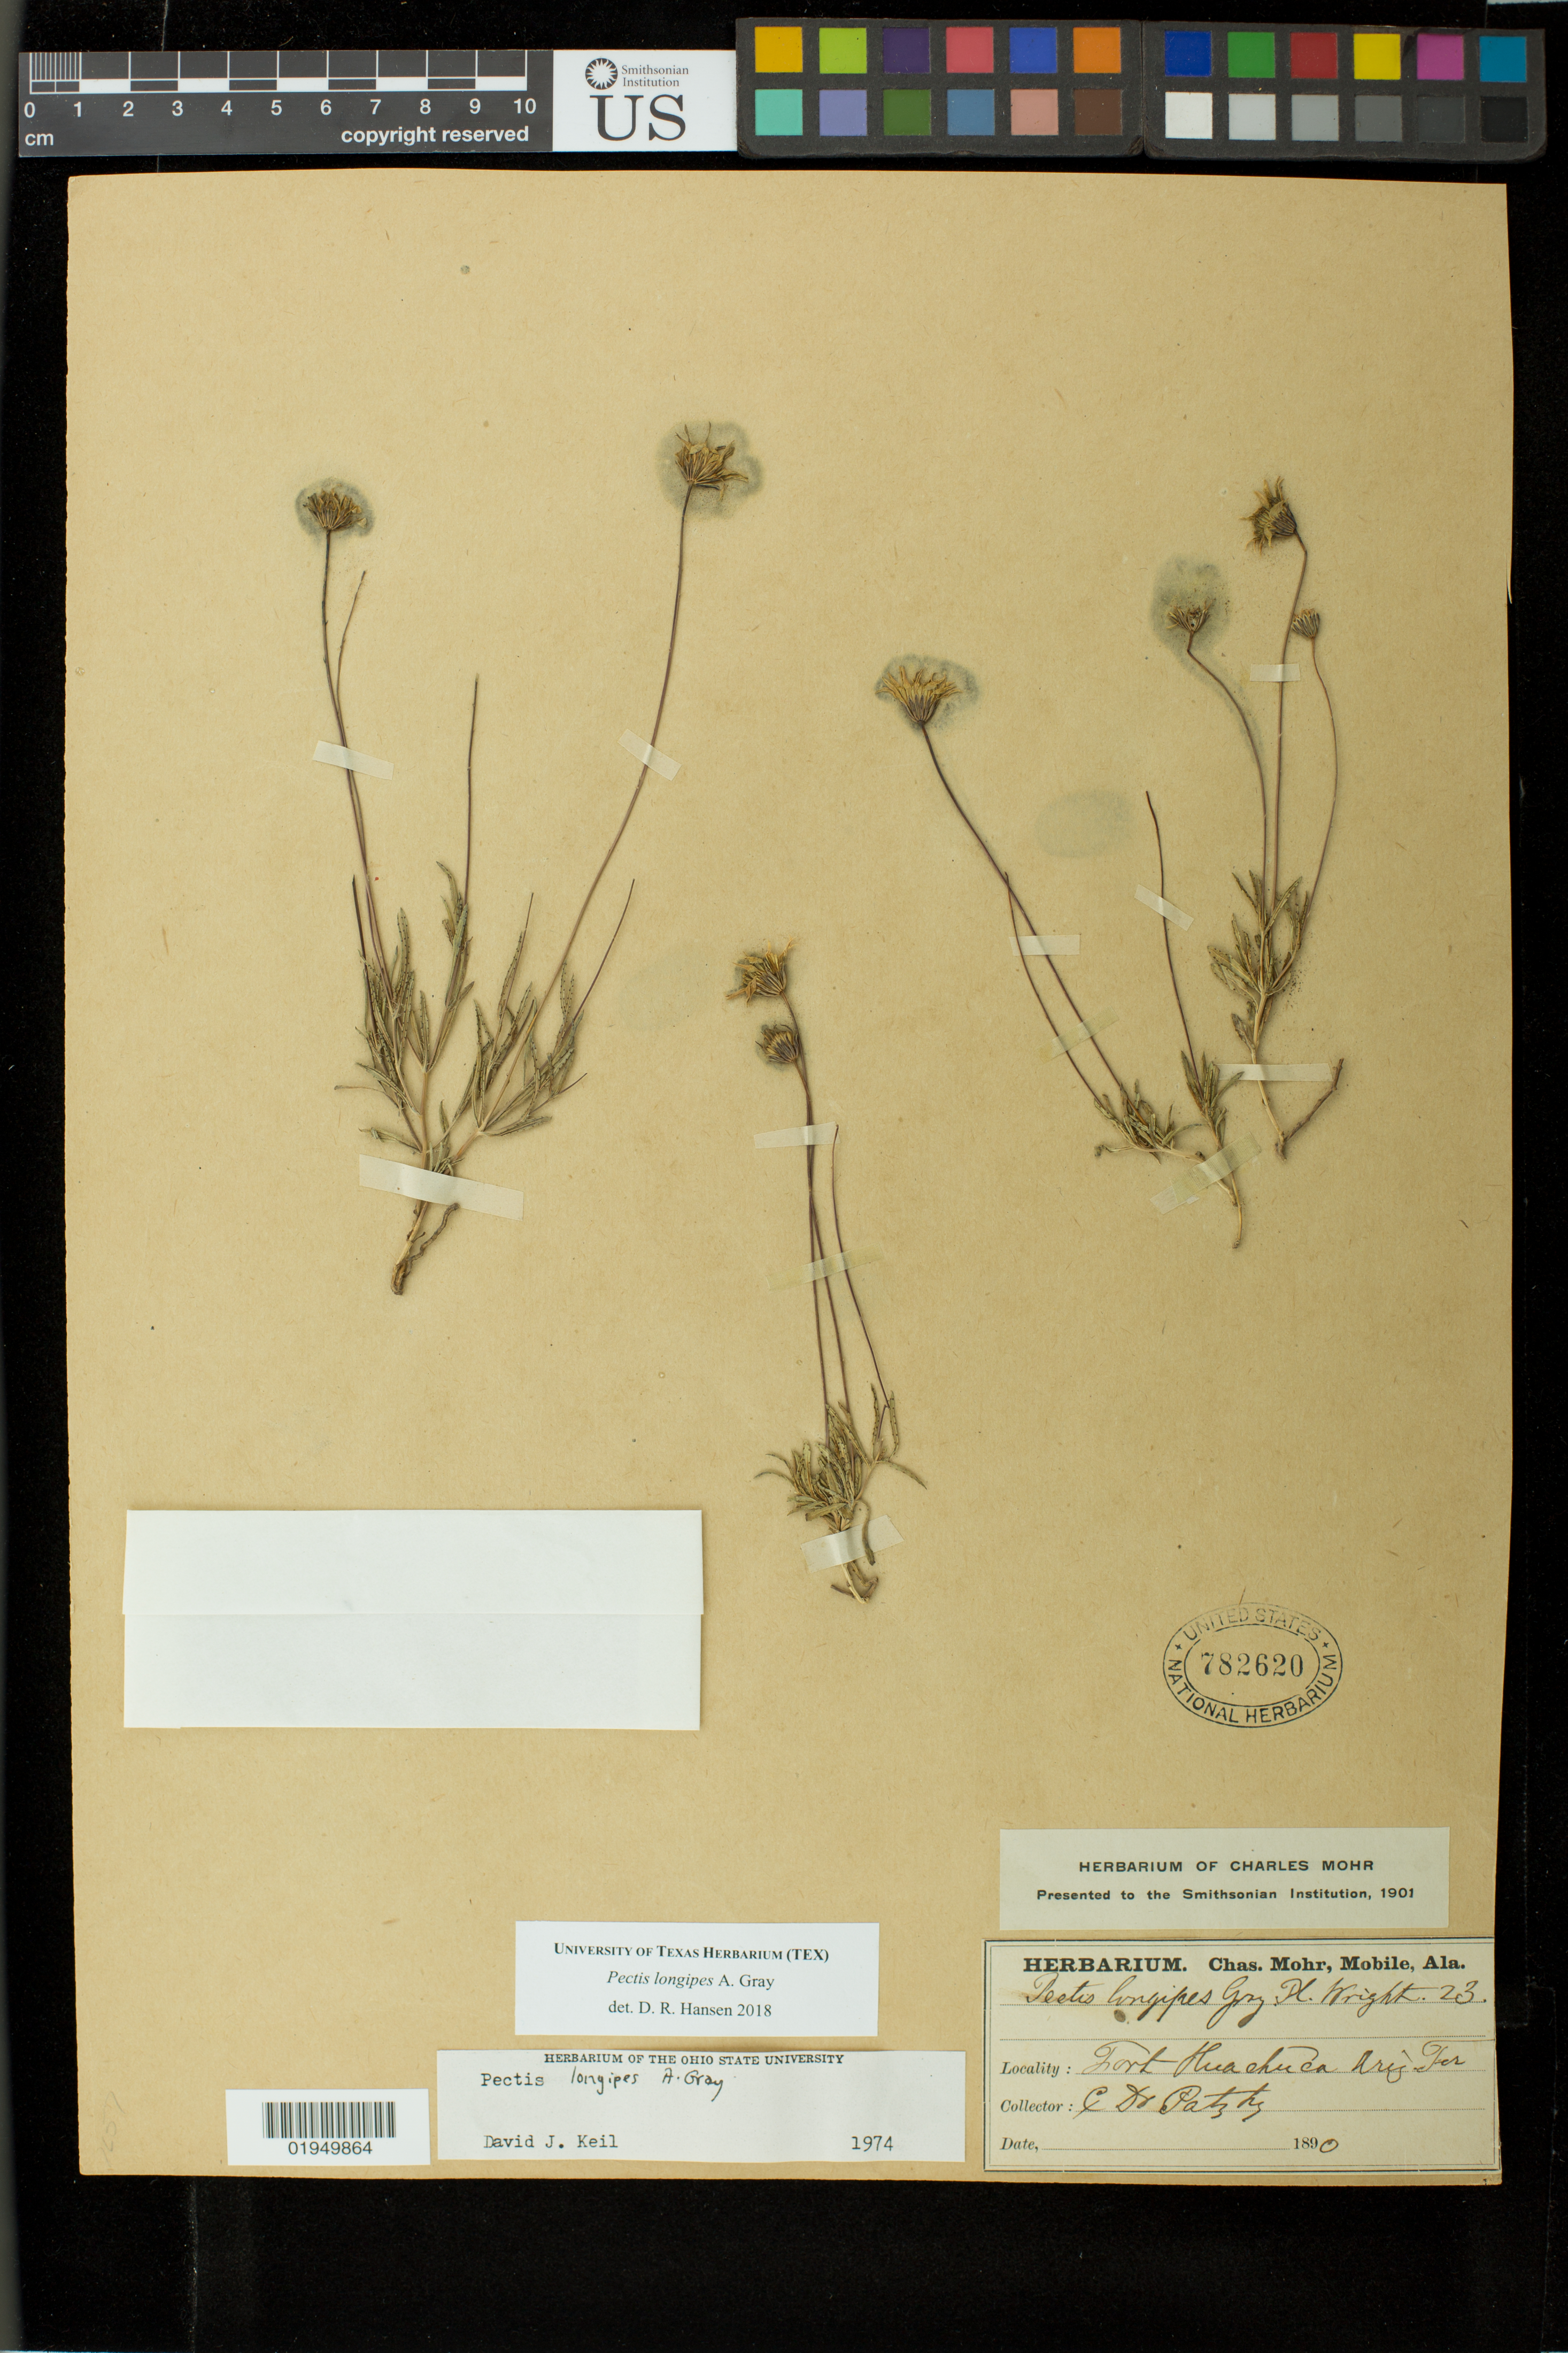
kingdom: Plantae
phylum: Tracheophyta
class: Magnoliopsida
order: Asterales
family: Asteraceae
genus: Pectis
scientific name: Pectis longipes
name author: A. Gray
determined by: Hansen, D. R.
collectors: C. Patzky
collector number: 23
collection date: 1890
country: United States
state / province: Arizona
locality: Fort Huachuca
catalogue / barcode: US 782620